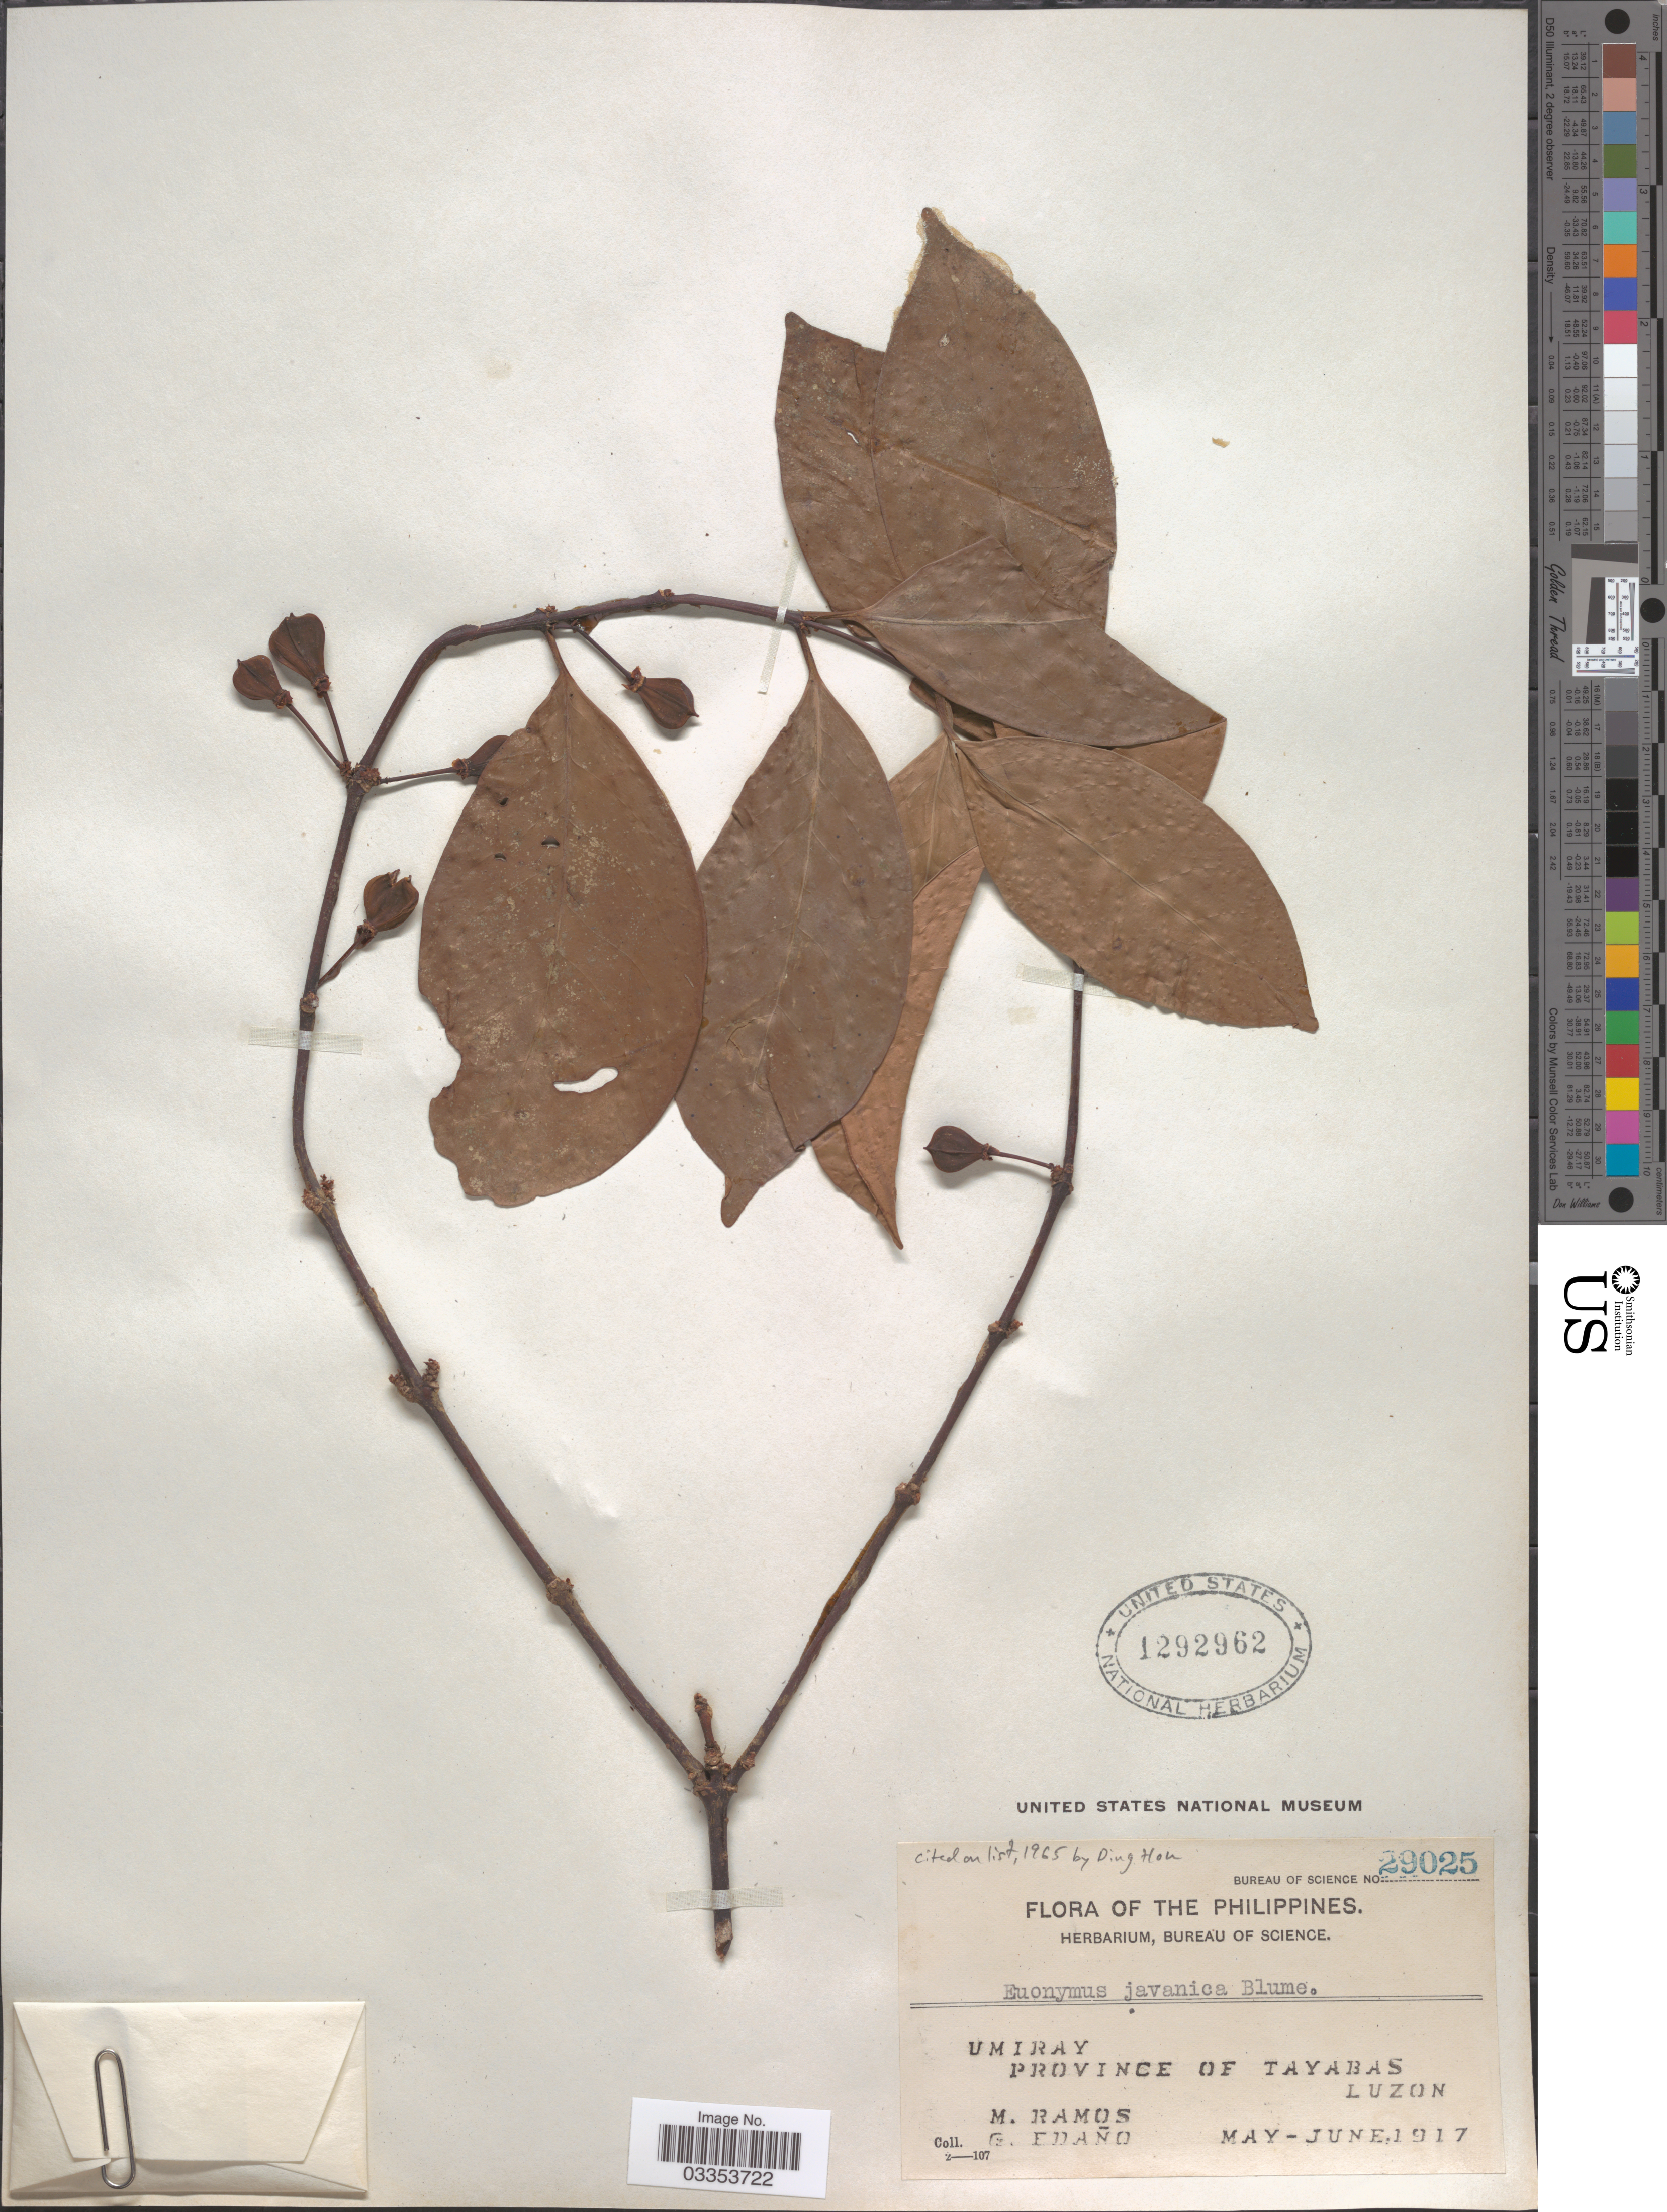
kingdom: Plantae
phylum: Tracheophyta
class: Magnoliopsida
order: Celastrales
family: Celastraceae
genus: Euonymus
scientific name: Euonymus indicus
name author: B. Heyne ex Wall.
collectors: M. Ramos & G. Edaño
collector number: Bureau of Science 29025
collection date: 1917-05/1917-06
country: Philippines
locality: Umiray, province of Tayabas, Luzon.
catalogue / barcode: US 1292962